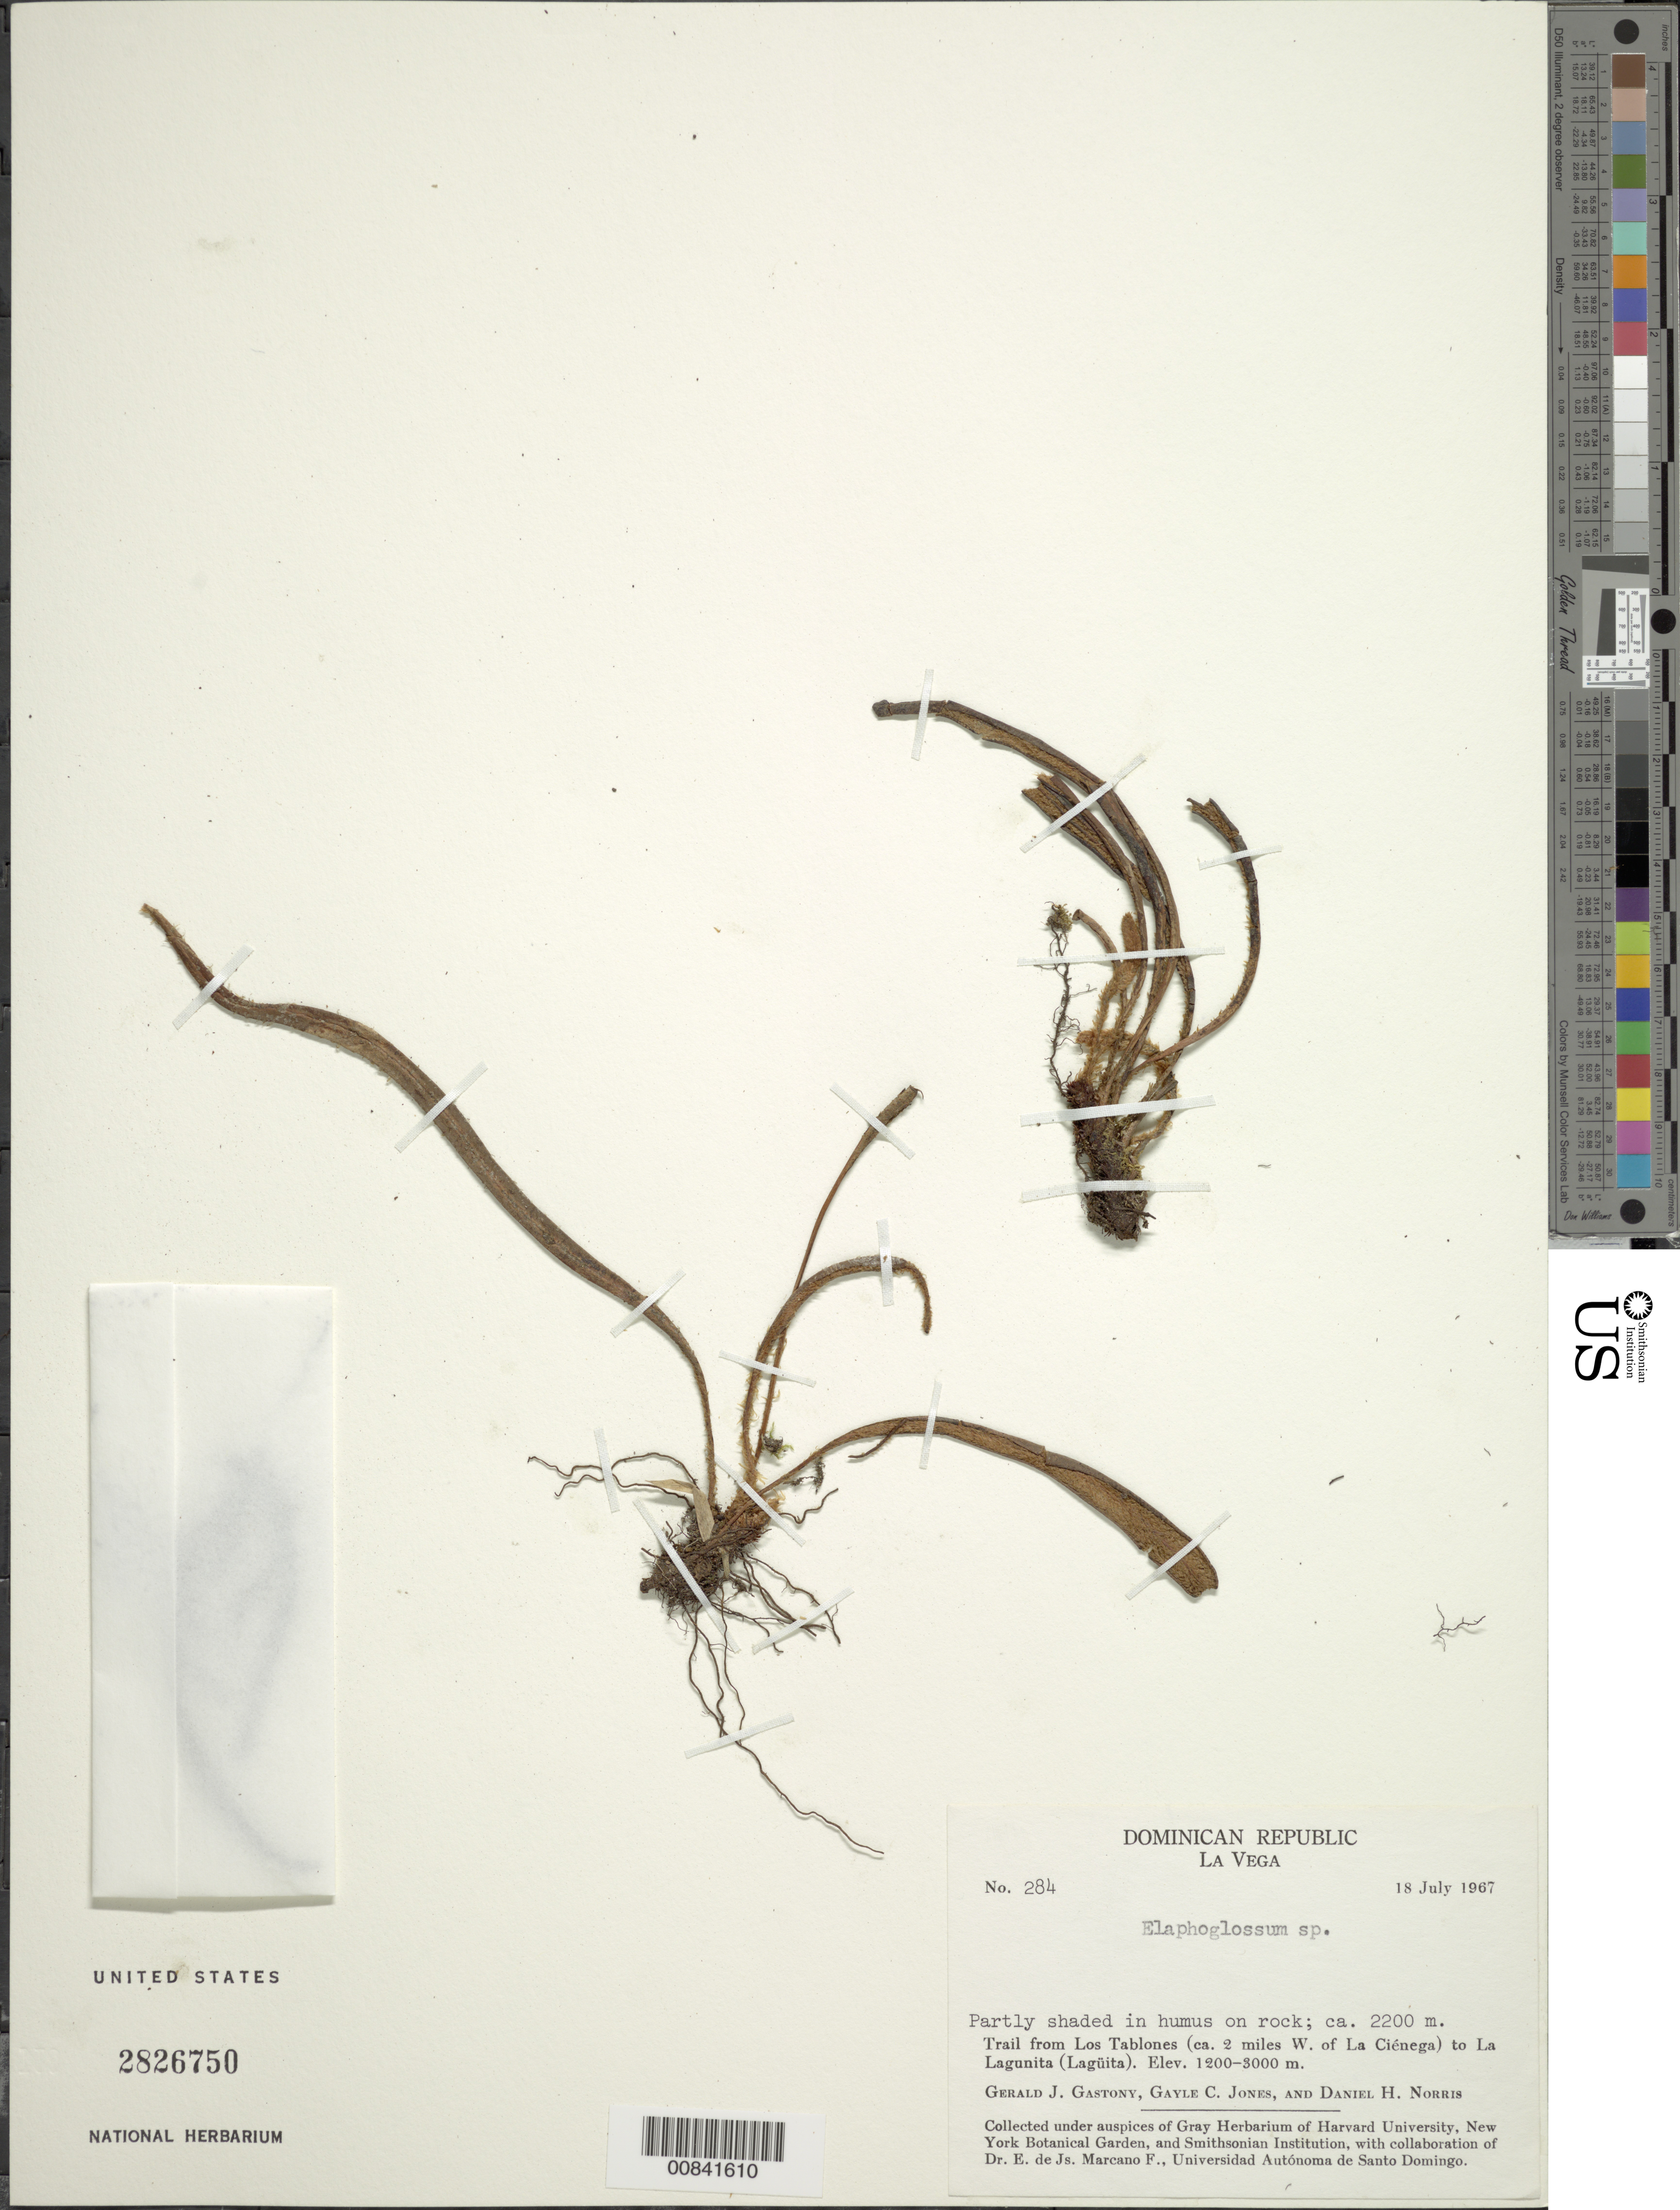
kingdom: Plantae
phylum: Tracheophyta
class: Polypodiopsida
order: Polypodiales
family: Dryopteridaceae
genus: Elaphoglossum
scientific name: Elaphoglossum sp.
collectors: G. Gastony, G. C. Jones & D. H. Norris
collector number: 284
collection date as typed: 18 Jul 1967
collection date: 1967-07-18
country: Dominican Republic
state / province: La Vega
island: Hispaniola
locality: Los Tablones (ca. 2 miles W of La Ciénega) to La Lagunita (Lagüita) trail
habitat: Trail, partly shaded in humus on rock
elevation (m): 2200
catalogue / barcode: US 2826750